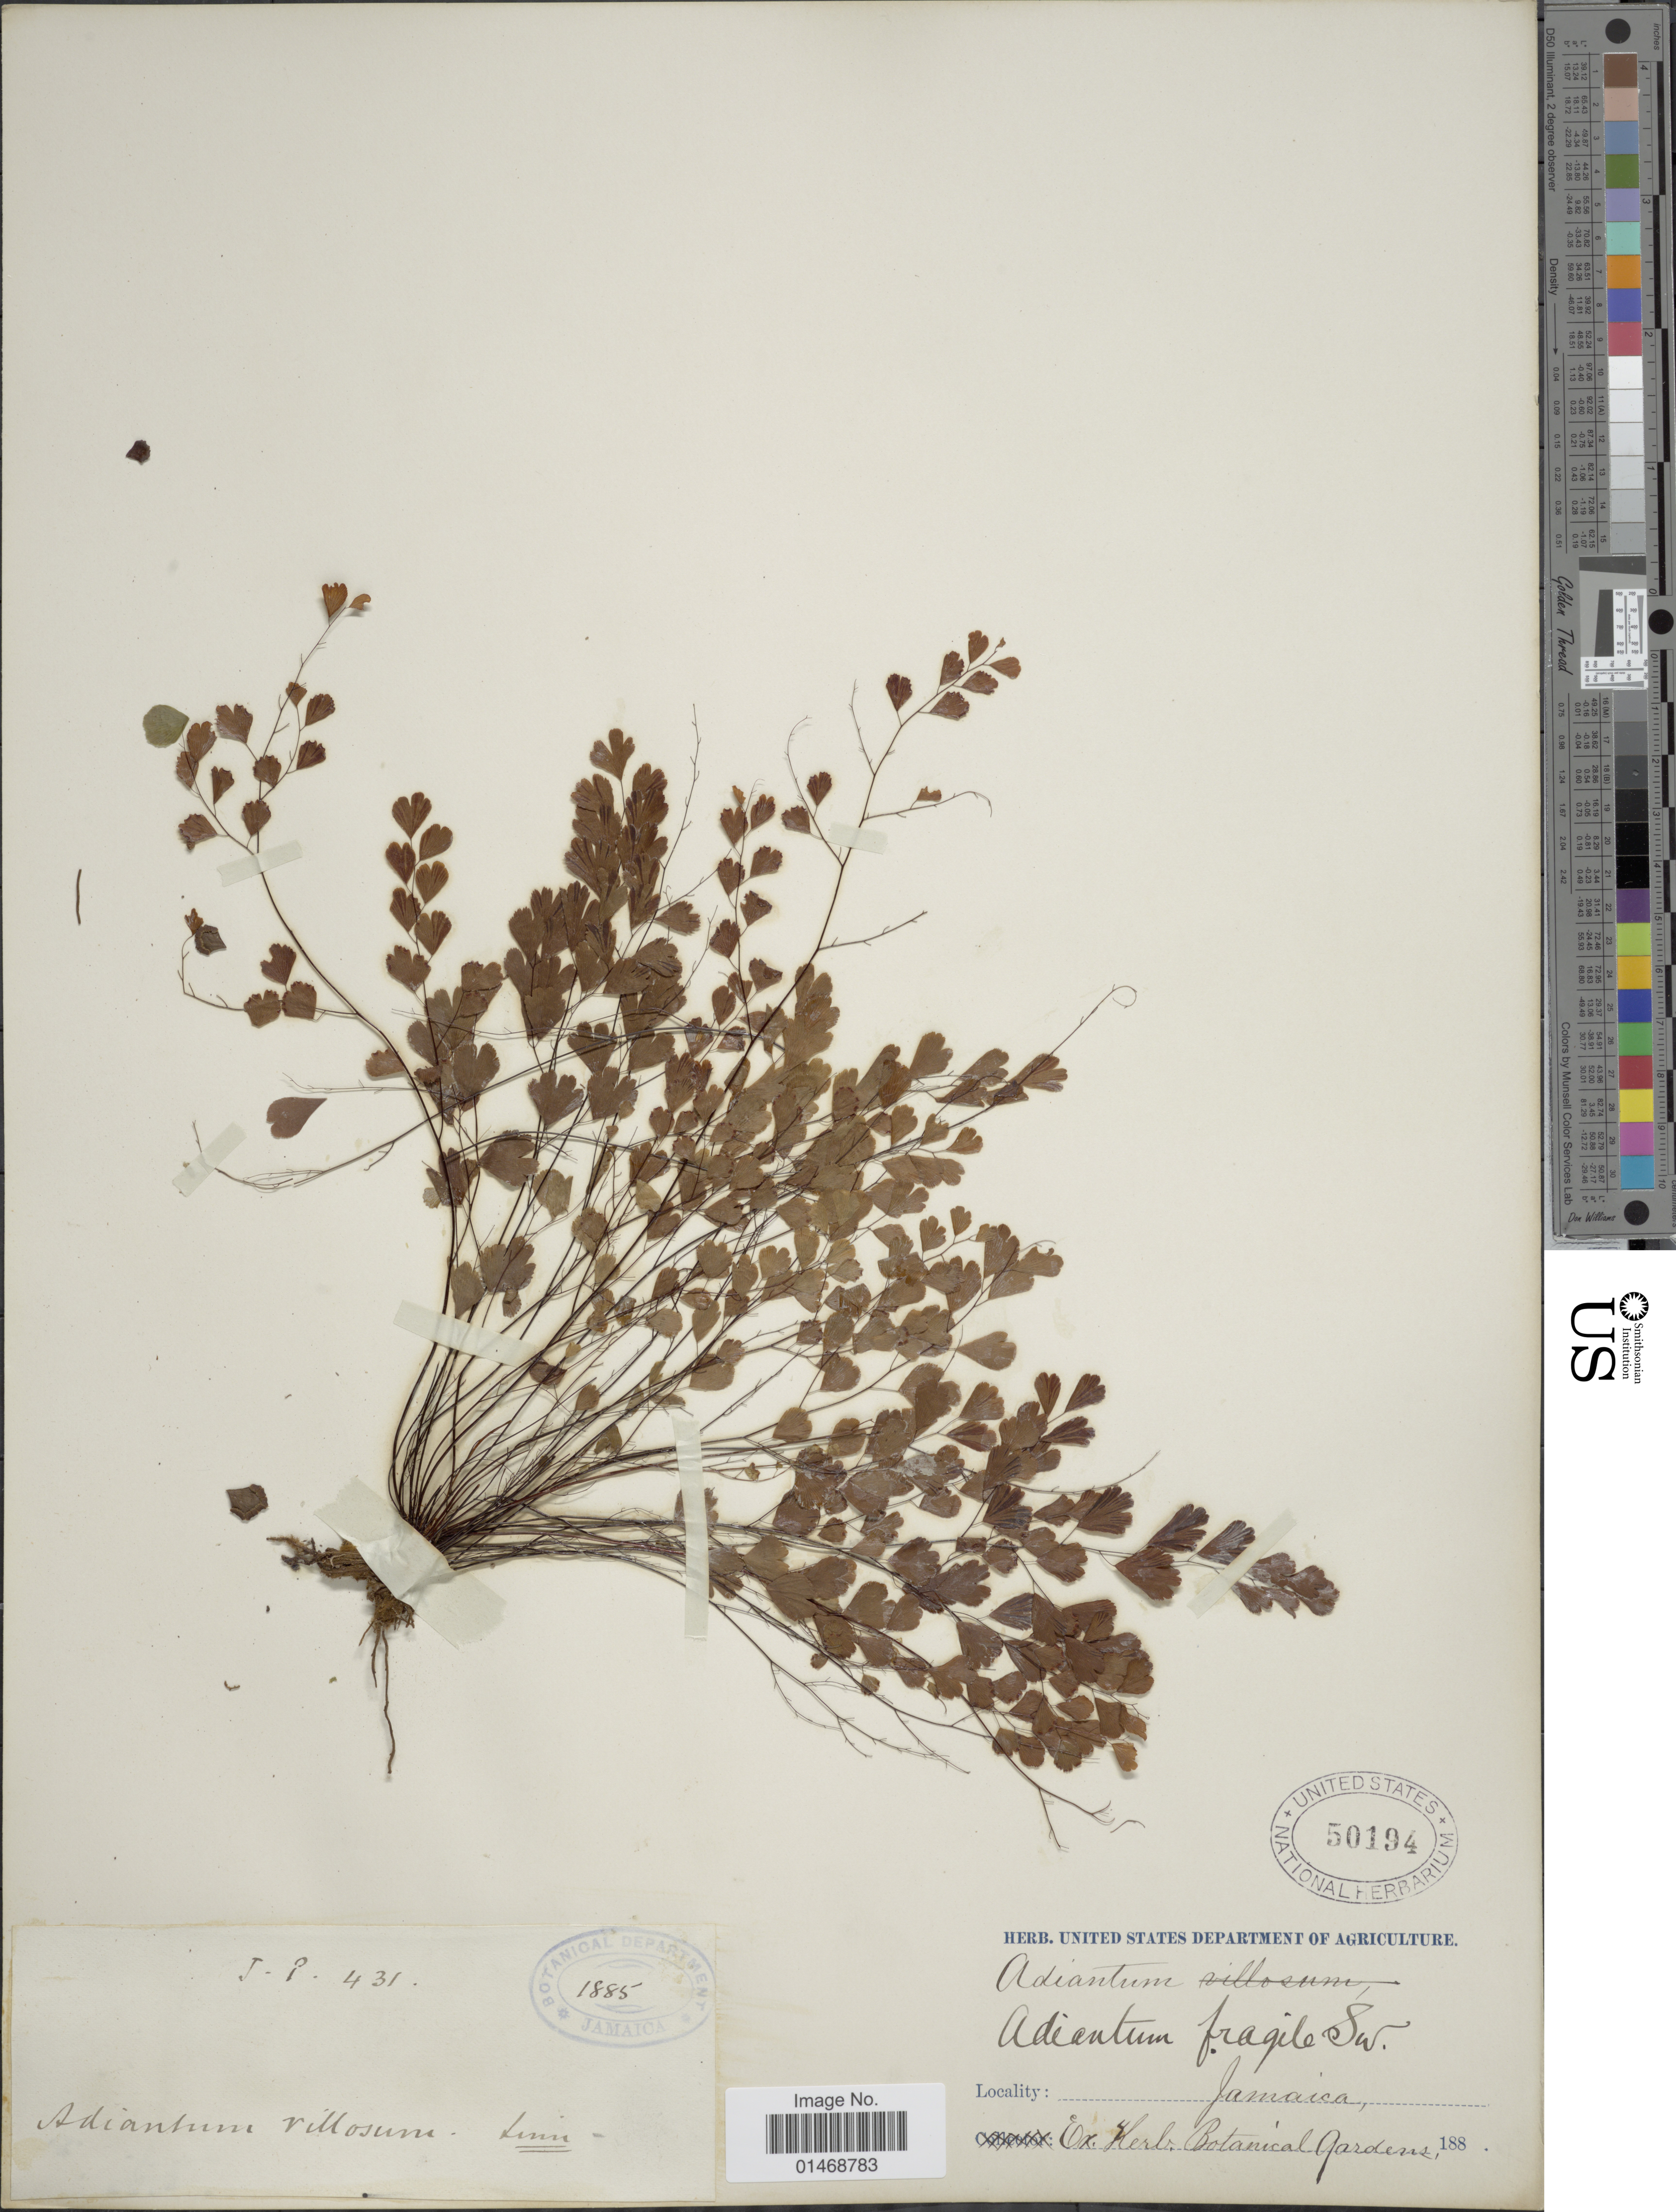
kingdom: Plantae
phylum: Tracheophyta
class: Polypodiopsida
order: Polypodiales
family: Pteridaceae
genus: Adiantum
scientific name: Adiantum fragile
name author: Sw.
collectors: ex herb. Bot. Gard.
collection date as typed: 188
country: Jamaica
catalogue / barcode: US 50194